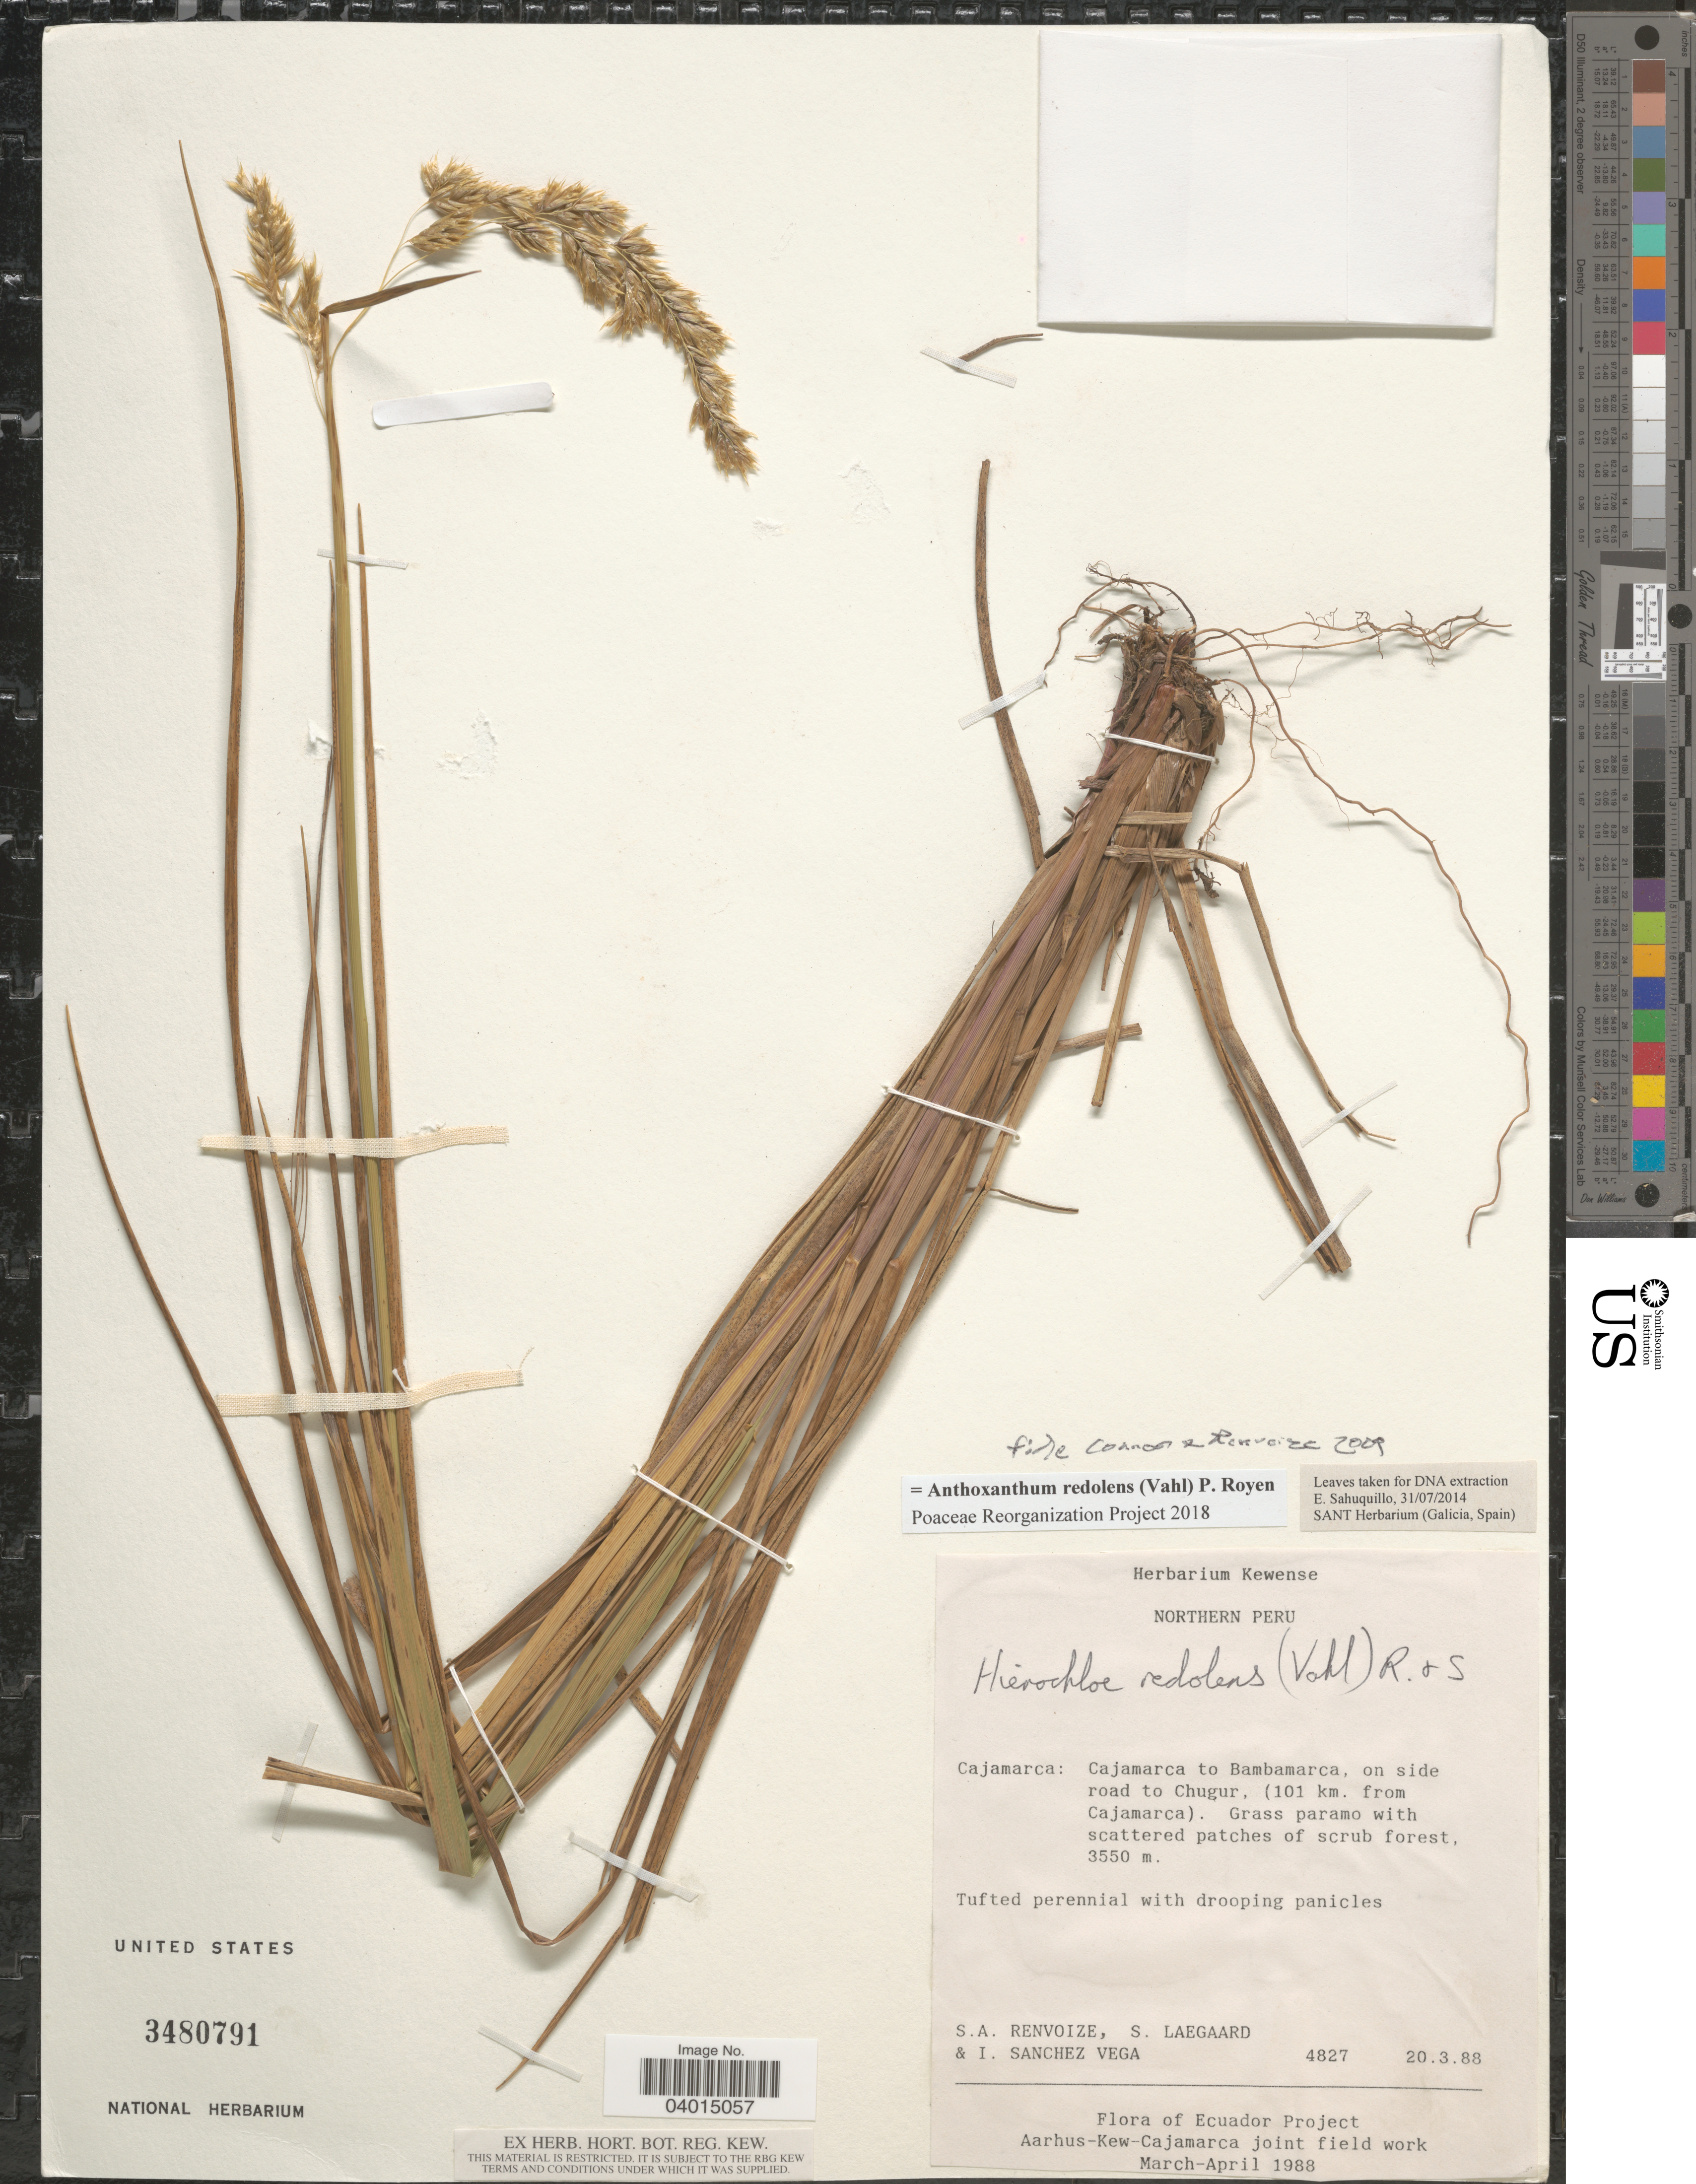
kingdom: Plantae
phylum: Tracheophyta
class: Liliopsida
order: Poales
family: Poaceae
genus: Anthoxanthum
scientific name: Anthoxanthum redolens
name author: (Vahl) P. Royen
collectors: S. A. Renvoize, S. Lægaard & I. Sánchez Vega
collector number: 4827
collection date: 1988-03-20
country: Peru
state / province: Cajamarca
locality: Northern Peru. Cajamarca to Bambamarca, on side road to Chugur, (101 km. from Cajamarca).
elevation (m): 3550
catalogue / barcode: US 3480791